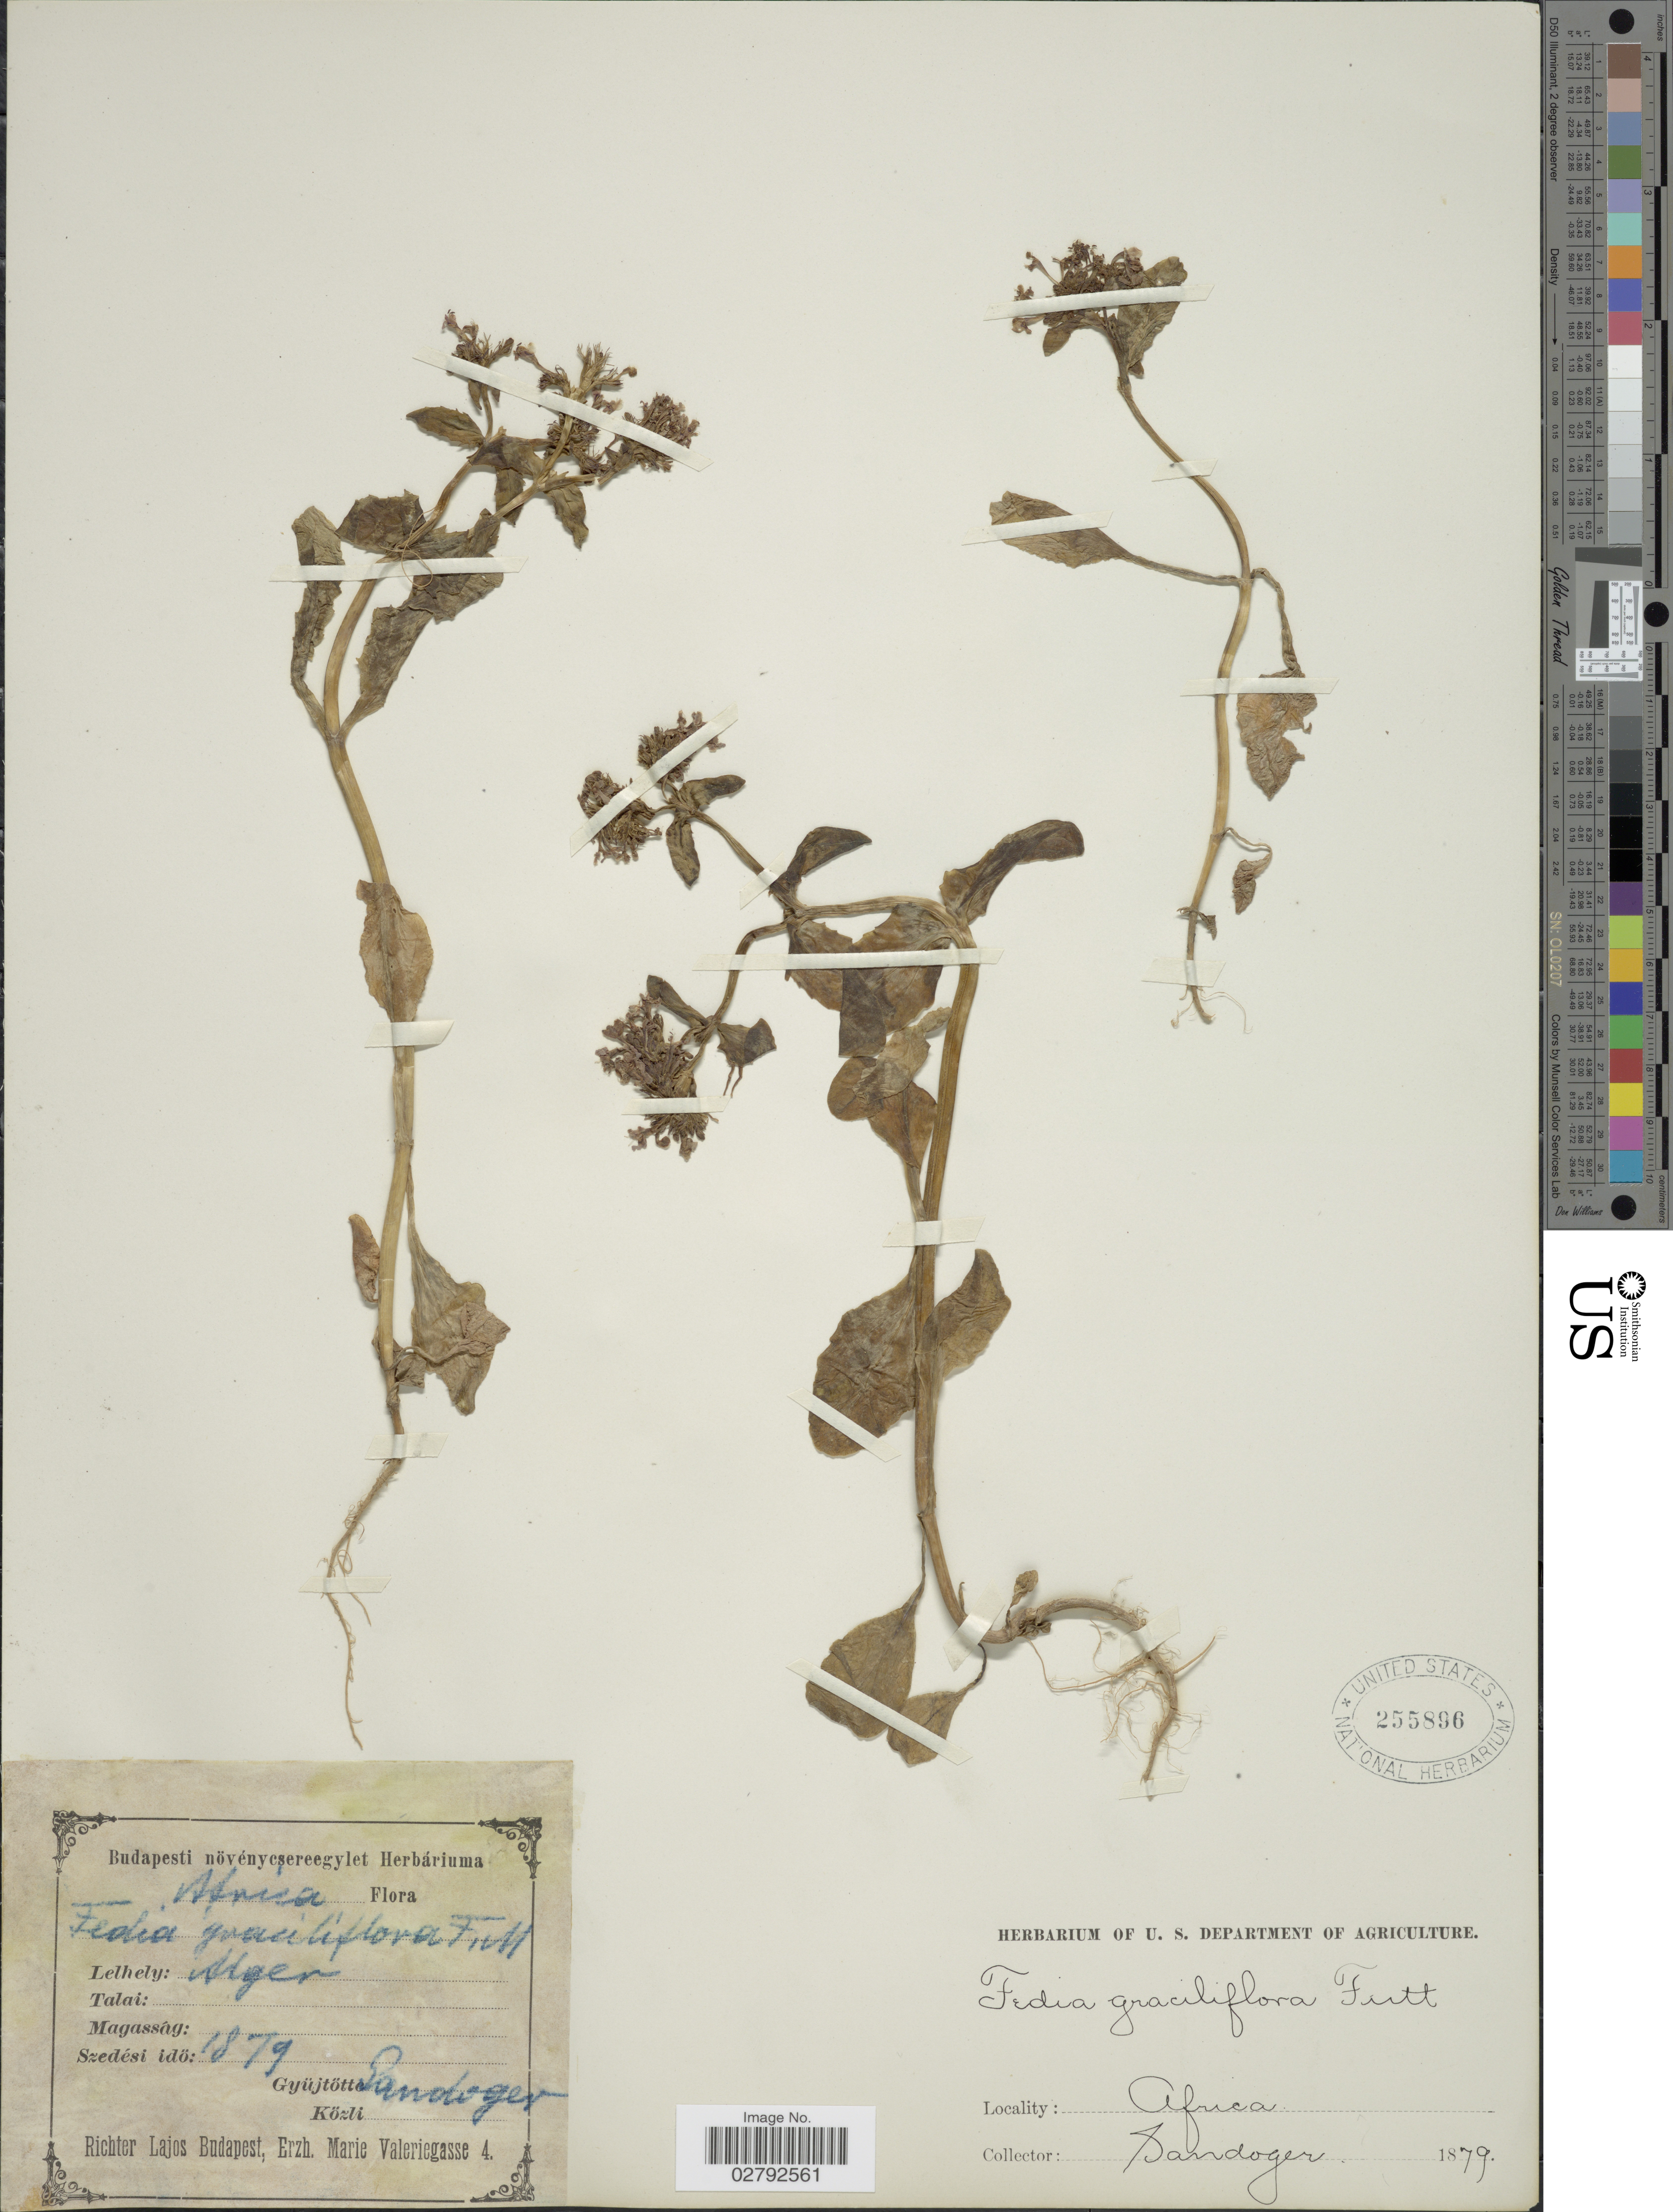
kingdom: Plantae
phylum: Tracheophyta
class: Magnoliopsida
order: Dipsacales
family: Caprifoliaceae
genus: Fedia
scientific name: Fedia graciliflora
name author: Fisch. & C.A. Mey.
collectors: Sandoger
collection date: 1879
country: Algeria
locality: Alger.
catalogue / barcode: US 255896